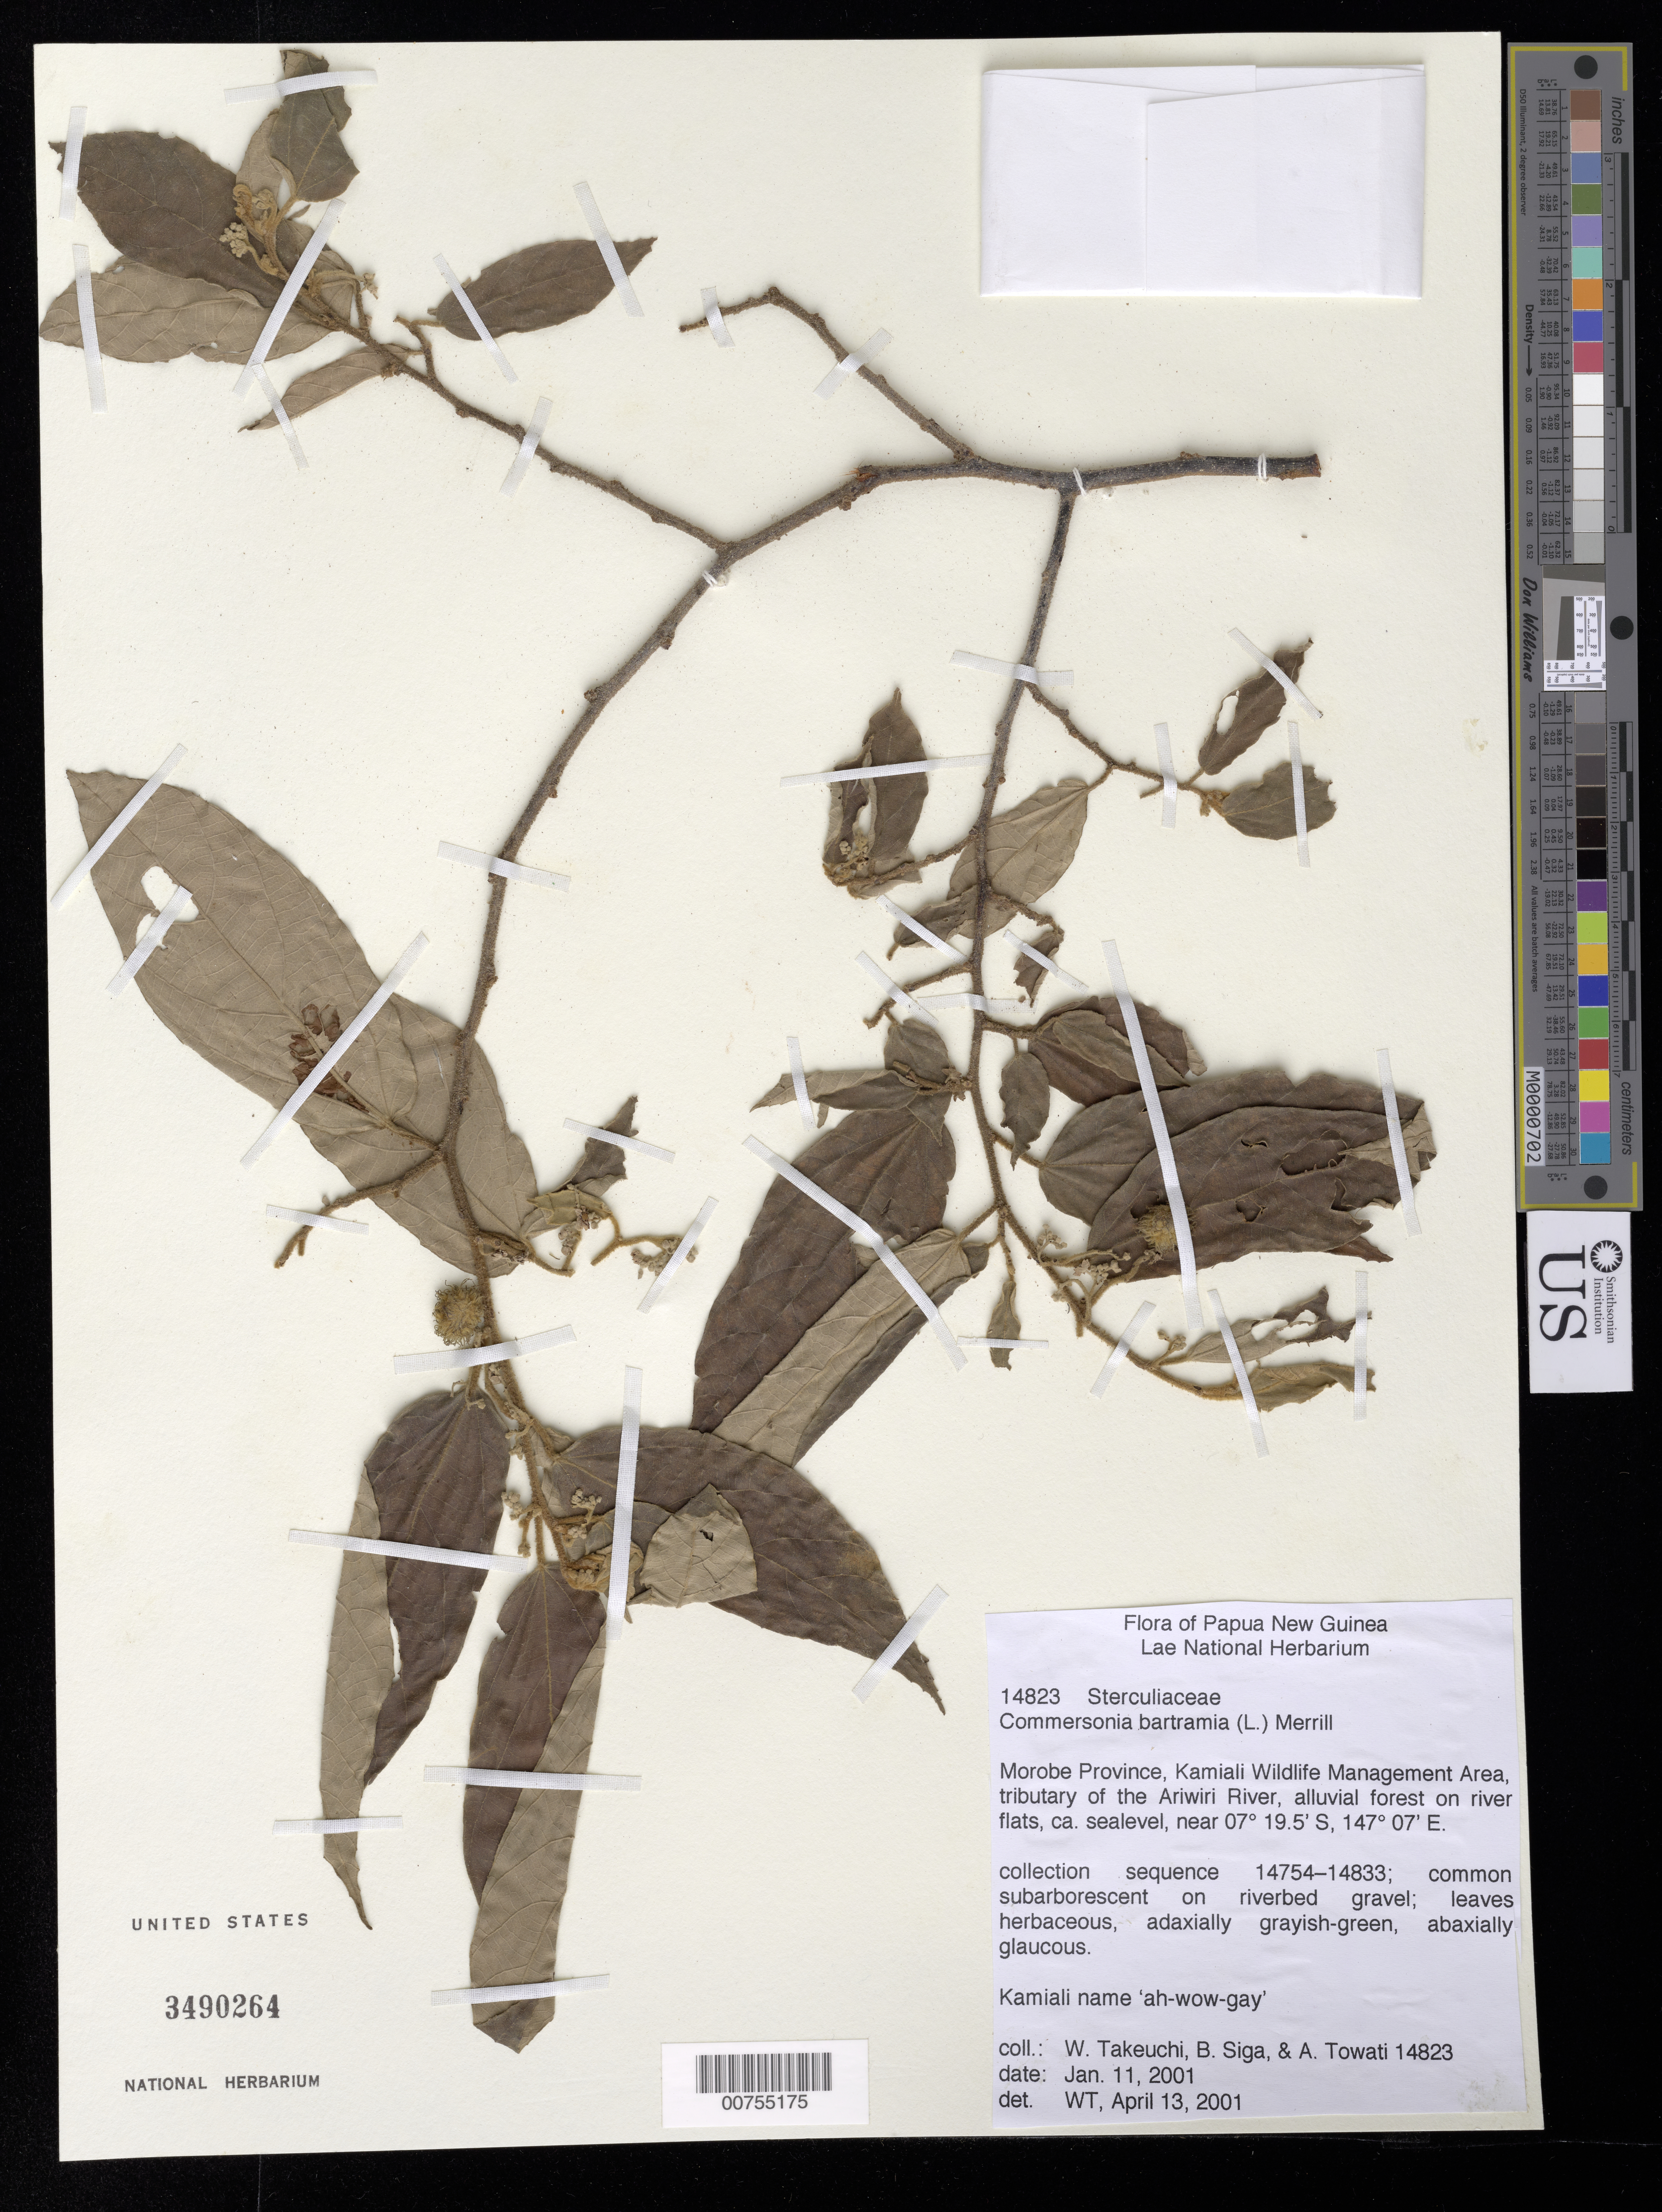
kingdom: Plantae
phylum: Tracheophyta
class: Magnoliopsida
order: Malvales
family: Malvaceae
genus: Commersonia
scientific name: Commersonia bartramia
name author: (L.) Merr.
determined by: Takeuchi, W. N.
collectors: W. N. Takeuchi, B. Siga & A. Towati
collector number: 14823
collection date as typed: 11 Jan 2001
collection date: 2001-01-11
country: Papua New Guinea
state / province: Morobe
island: New Guinea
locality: Kamiali Wildlife Management Area, tributary of the Ariwiri River.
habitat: Alluvial forest on river flats.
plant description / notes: Common name: Kamiali name 'ah-wow-gay'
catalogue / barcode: US 3490264